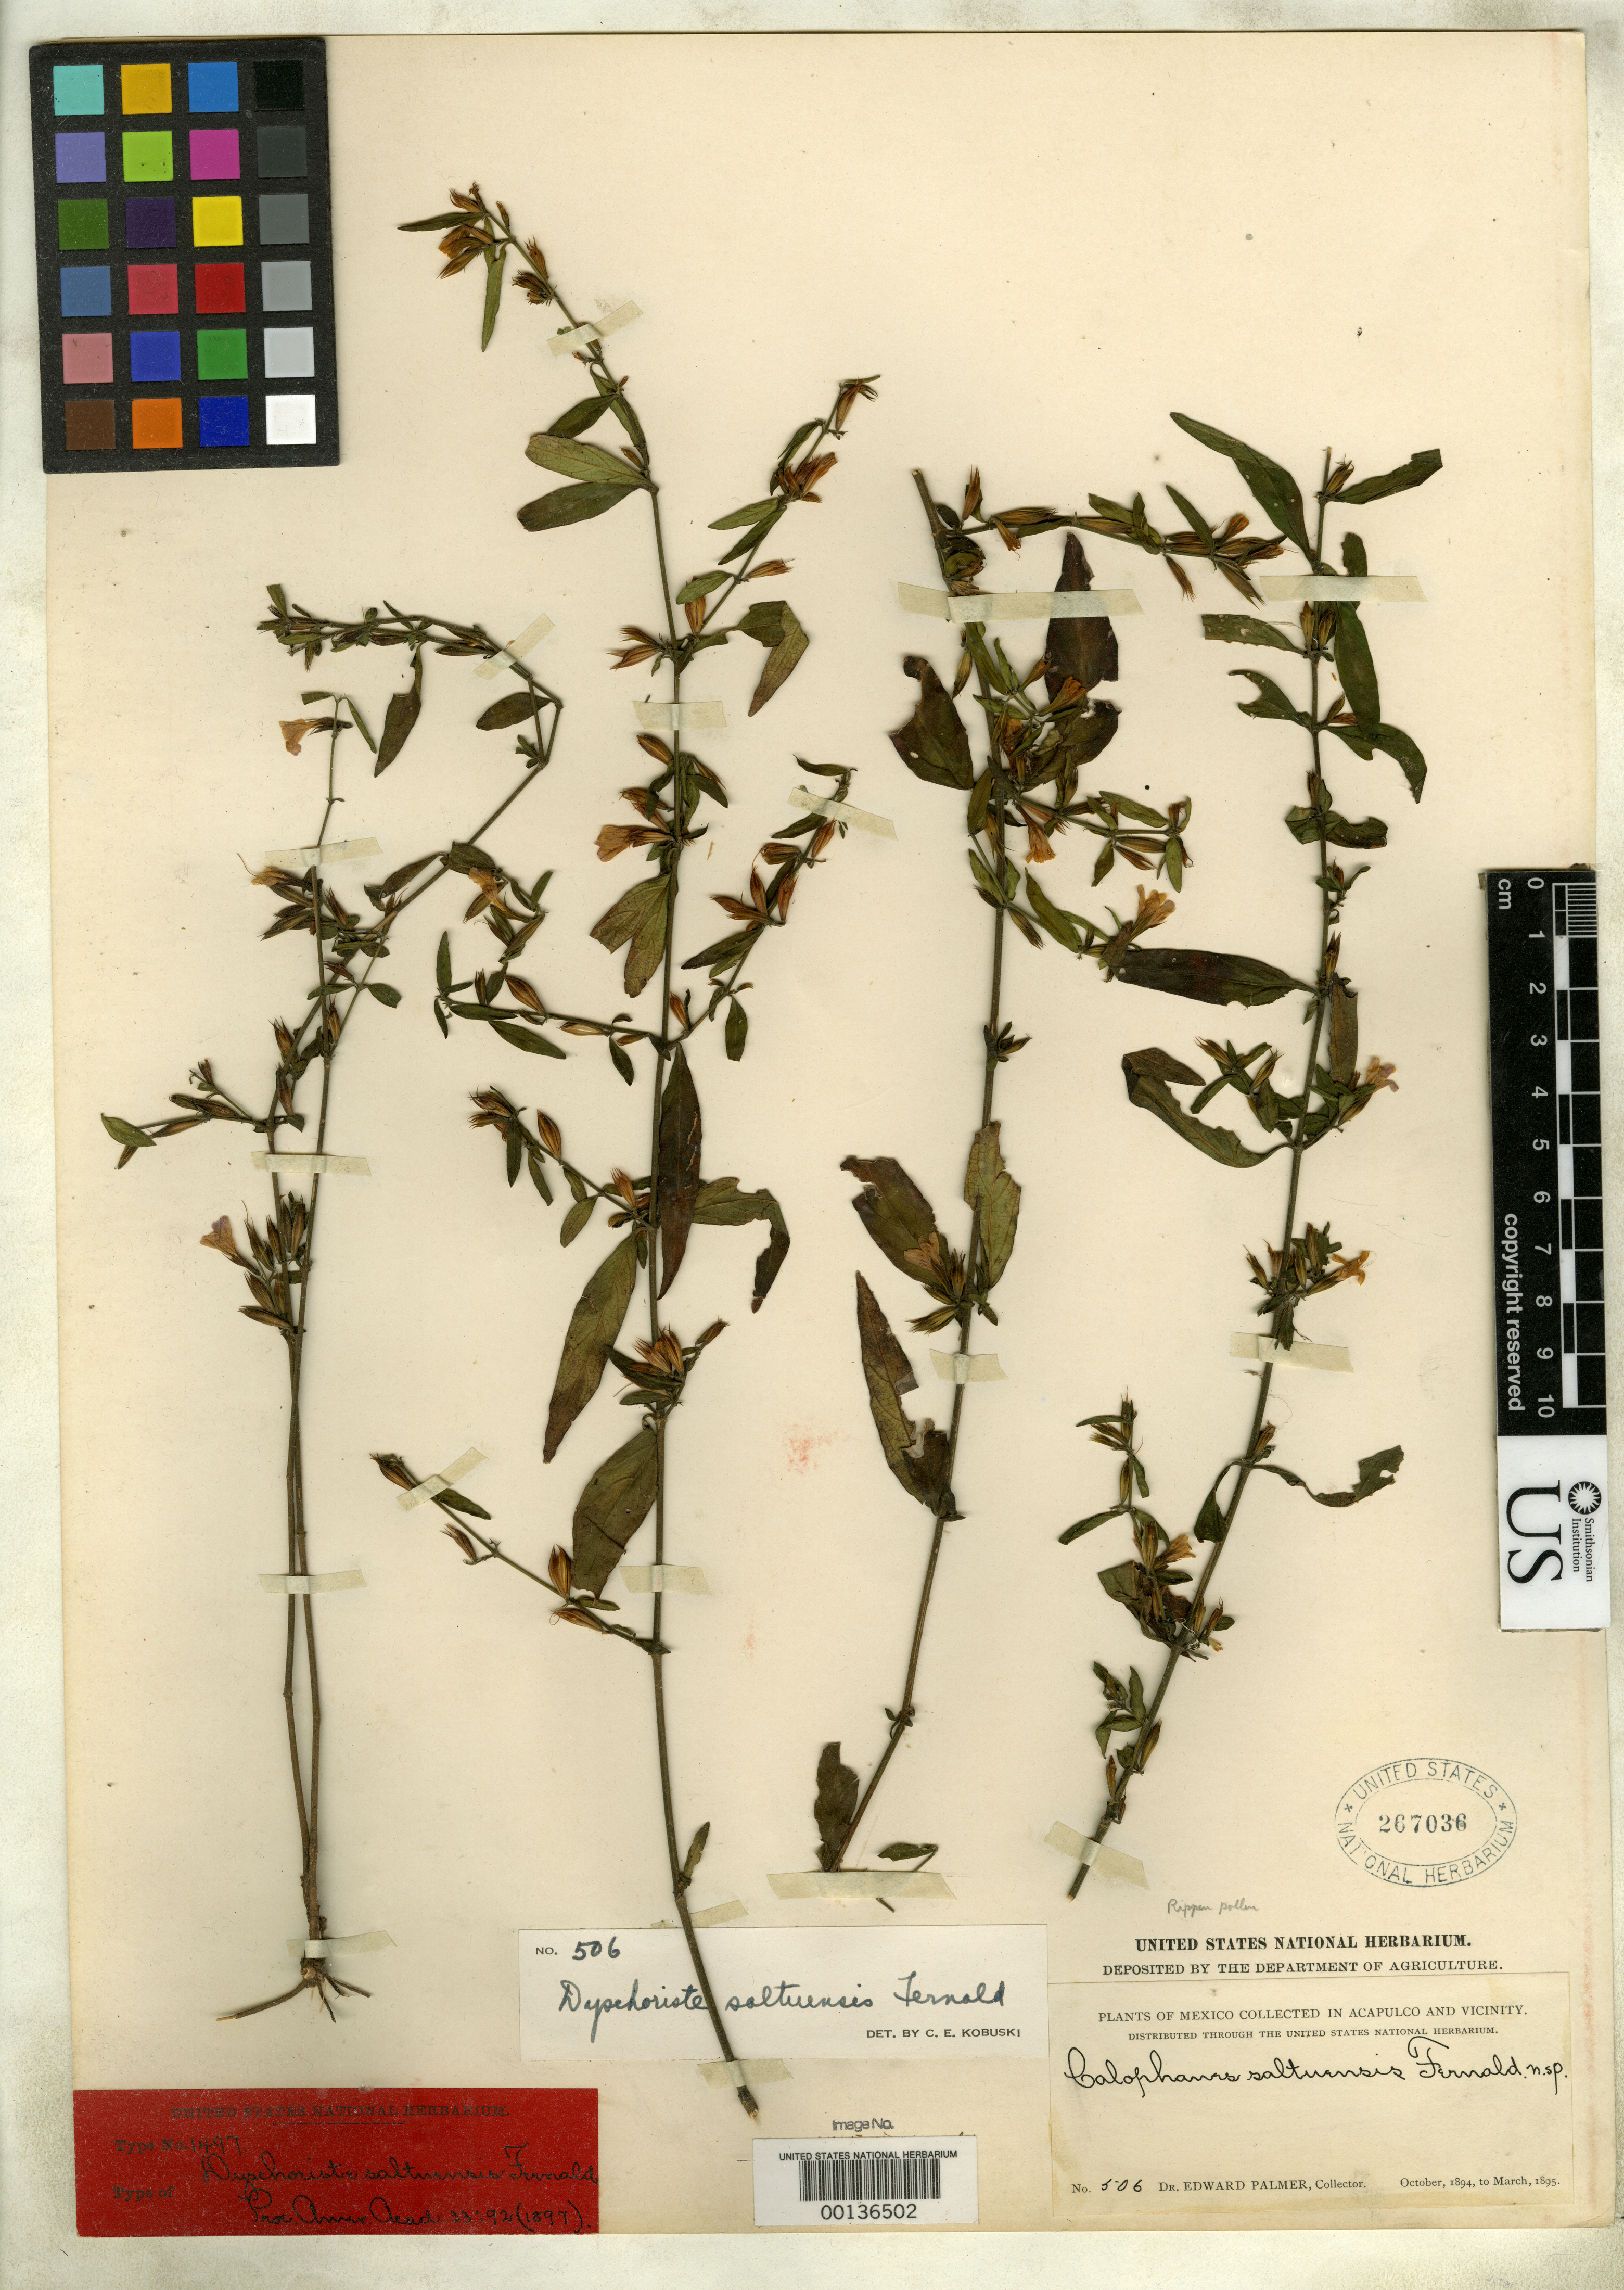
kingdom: Plantae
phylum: Tracheophyta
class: Magnoliopsida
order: Lamiales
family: Acanthaceae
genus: Dyschoriste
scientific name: Dyschoriste saltuensis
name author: Fernald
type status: Isotype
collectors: E. Palmer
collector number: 506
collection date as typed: Jan 1895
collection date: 1895-01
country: Mexico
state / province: Guerrero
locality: Acapulco.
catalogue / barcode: US 267036